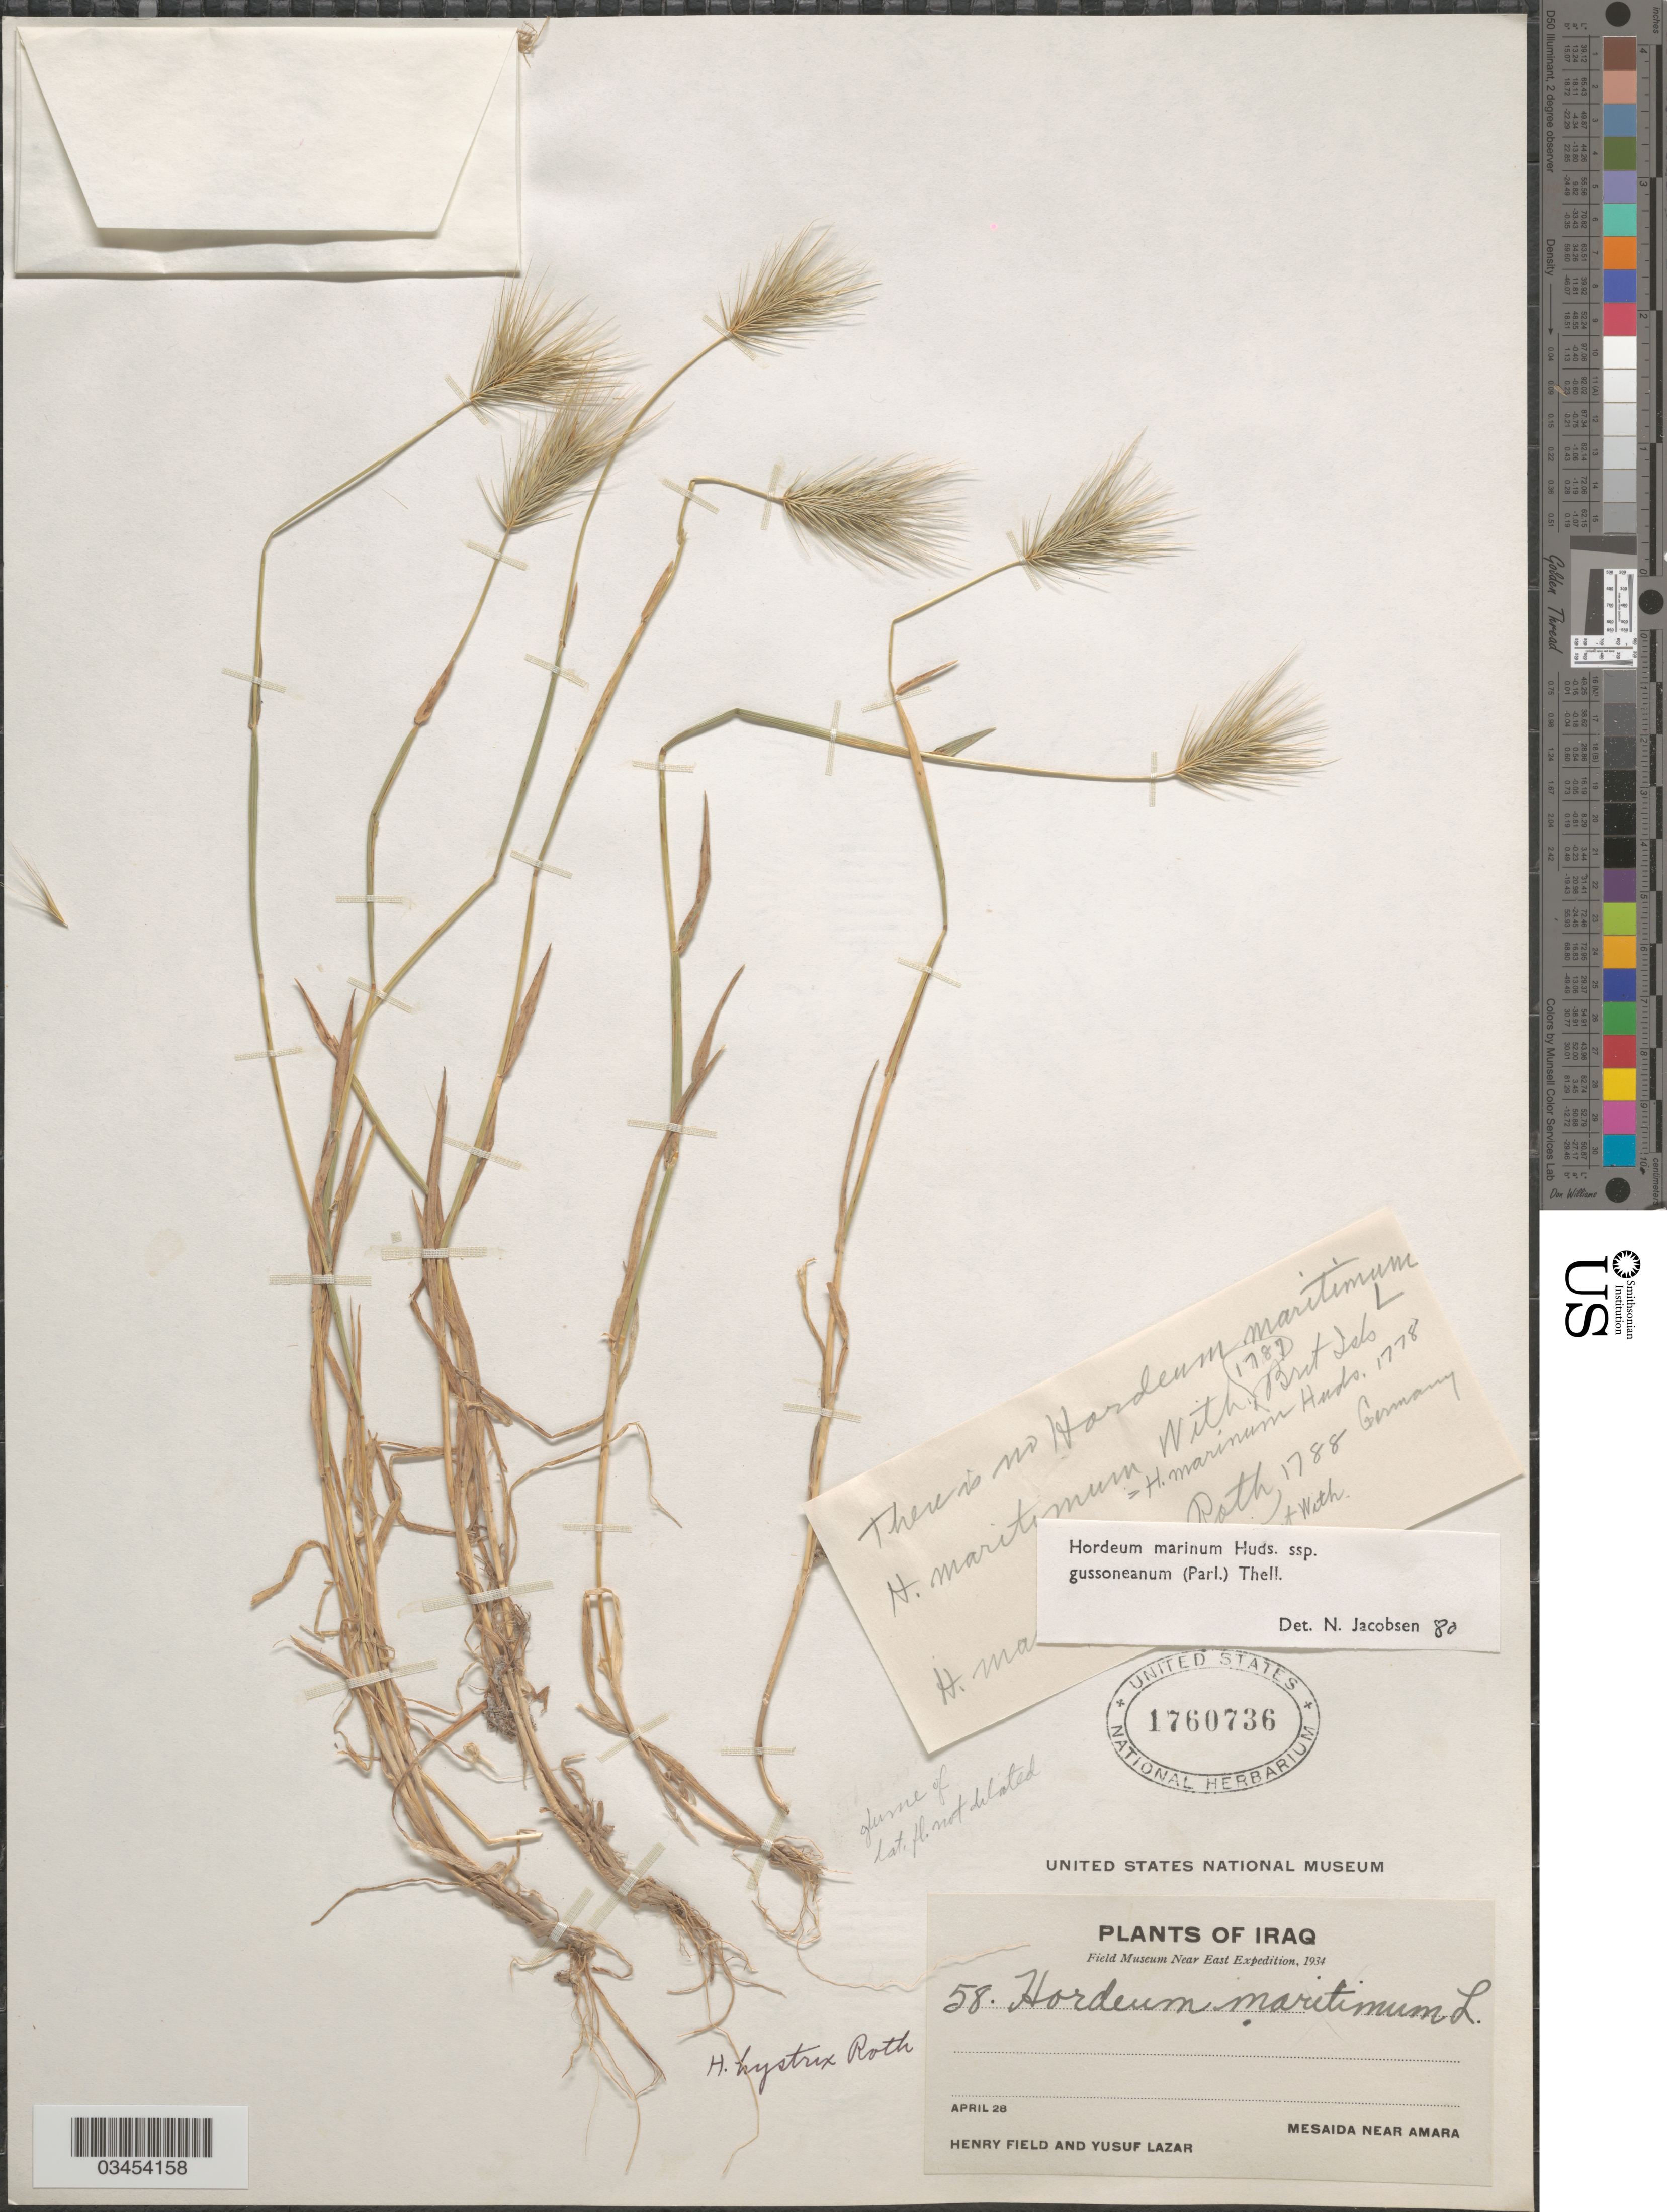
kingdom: Plantae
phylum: Tracheophyta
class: Liliopsida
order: Poales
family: Poaceae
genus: Hordeum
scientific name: Hordeum marinum subsp. gussoneanum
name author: (Parl.) Thell.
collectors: H. Field & Y. Lazar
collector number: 58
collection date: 1934-04-28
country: Iraq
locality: Field Museum Near East Expedition, 1934. Mesaida near Amara.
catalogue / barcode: US 1760736